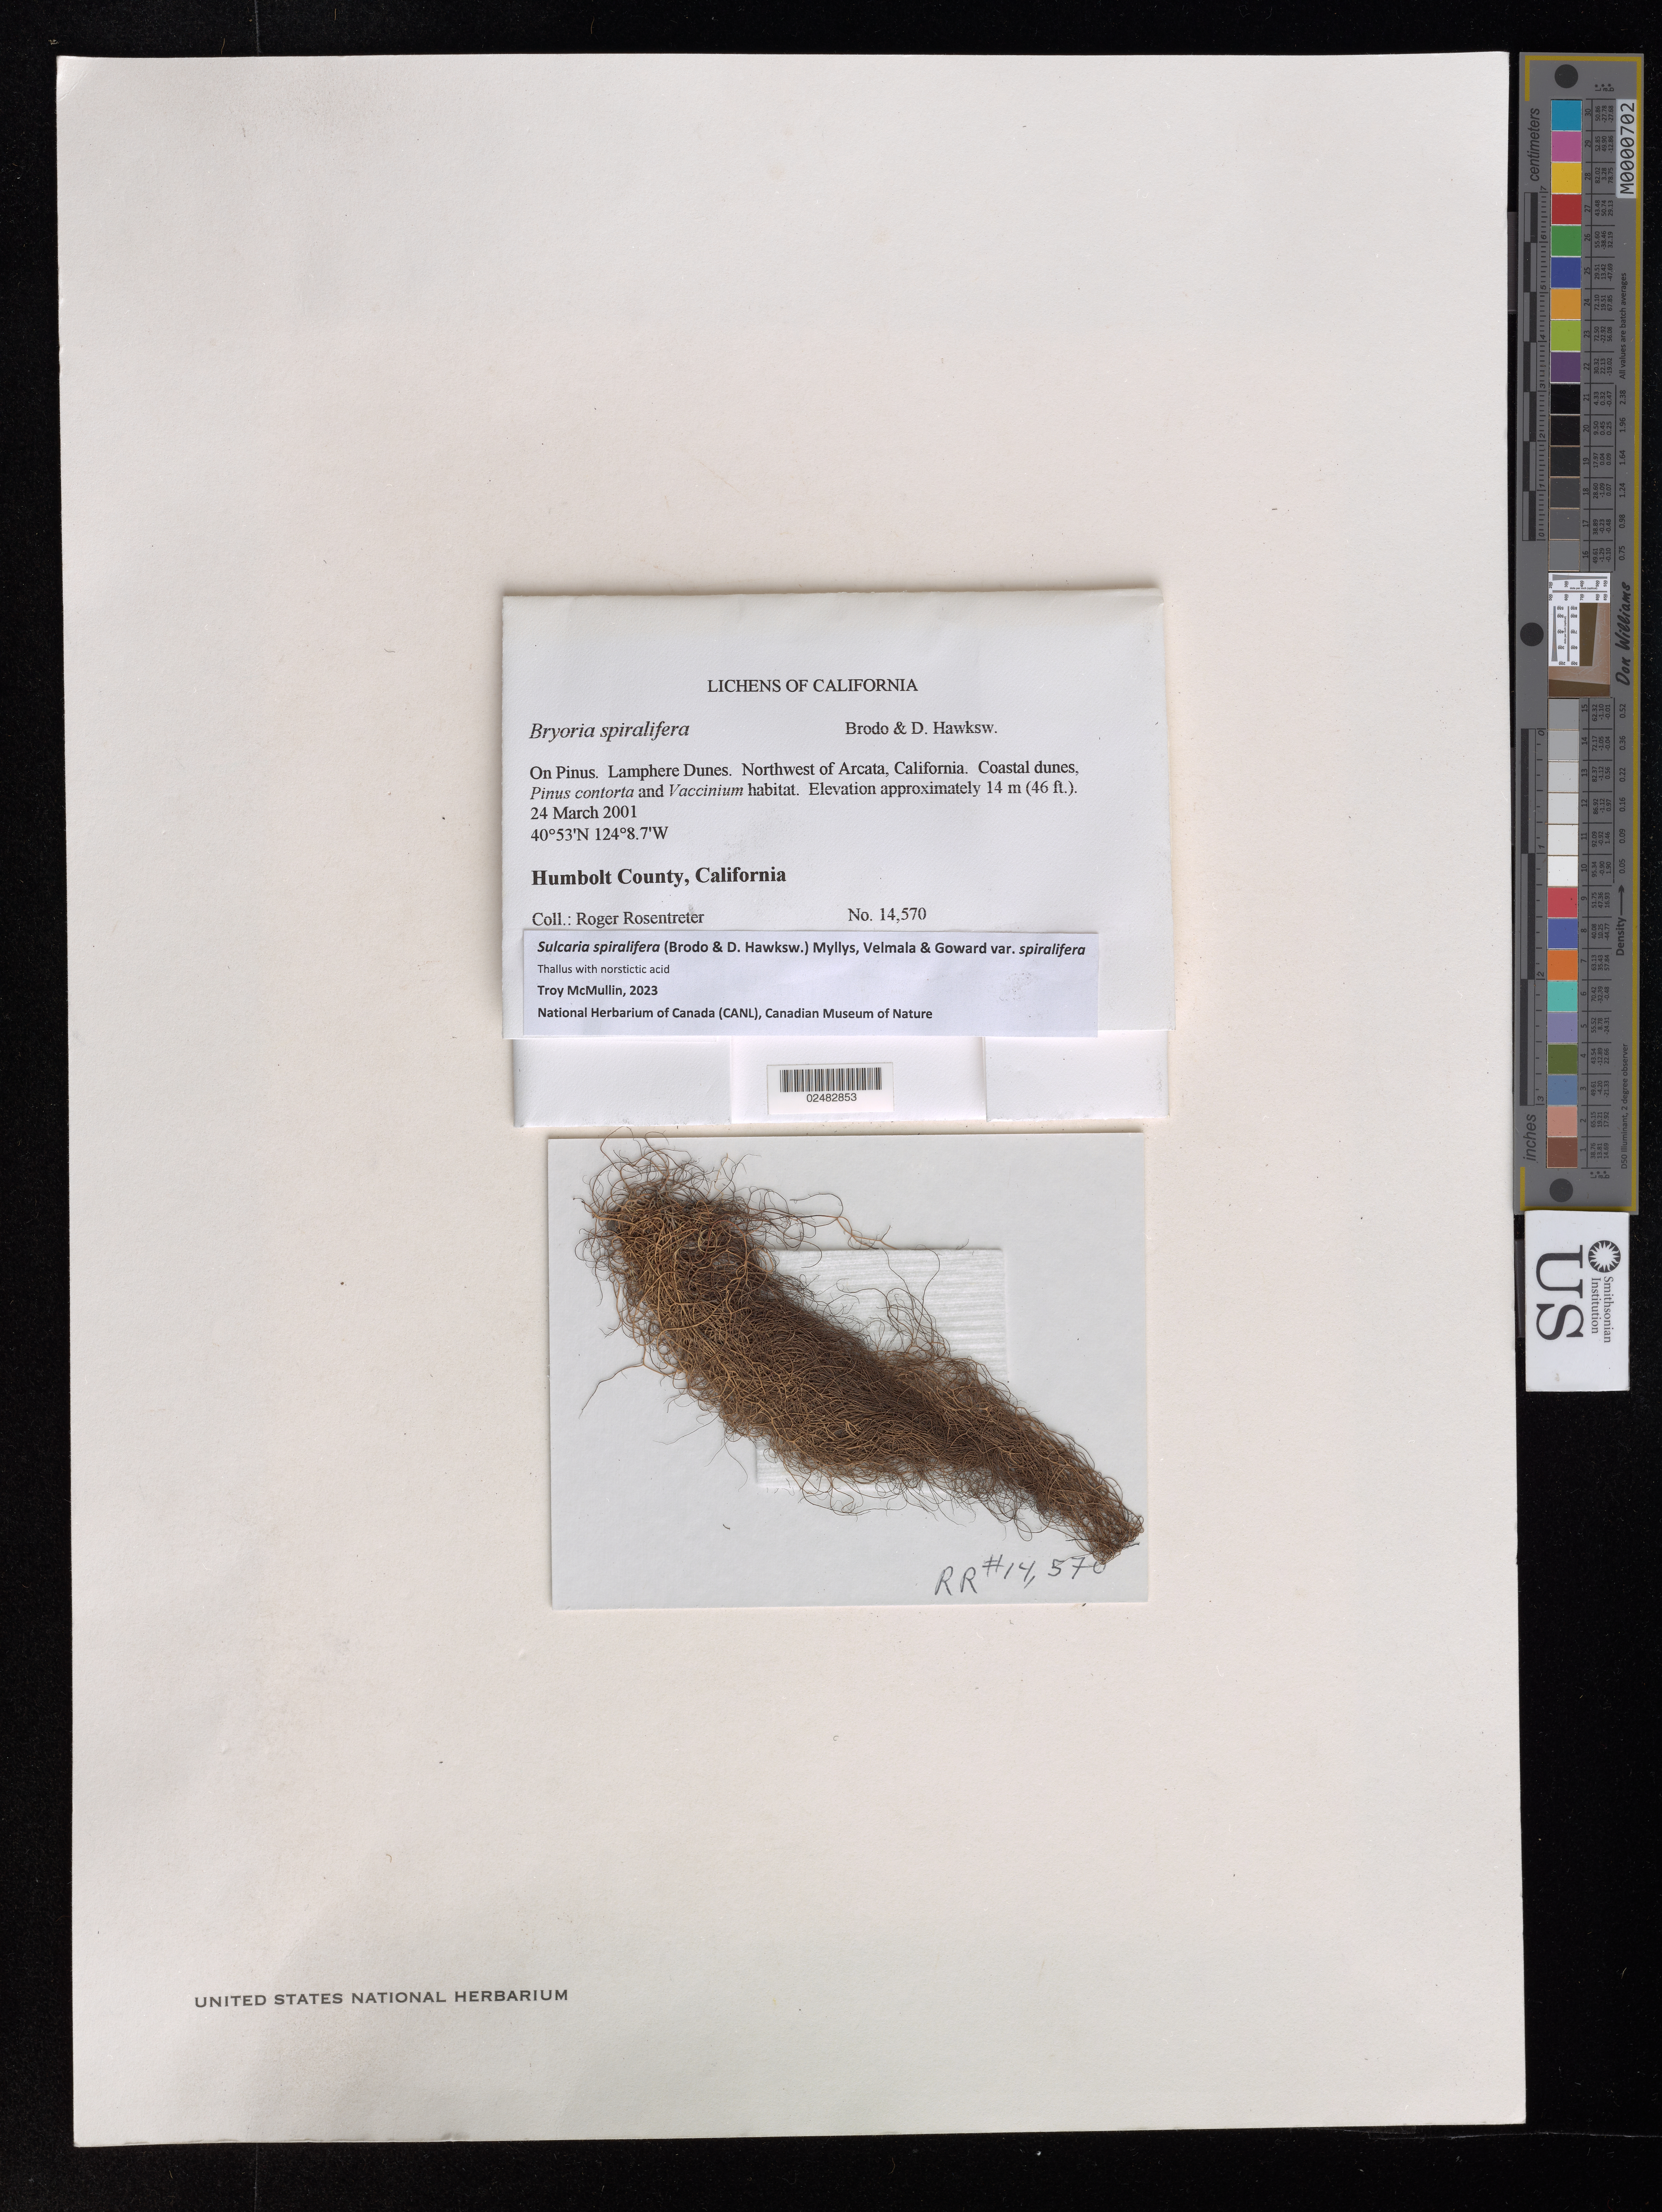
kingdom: Fungi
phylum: Ascomycota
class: Lecanoromycetes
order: Lecanorales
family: Parmeliaceae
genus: Sulcaria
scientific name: Sulcaria spiralifera var. spiralifera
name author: (Brodo & D. Hawksw.) Myllys et al.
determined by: McMullin, R. Troy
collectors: R. Rosentreter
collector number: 14570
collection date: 2001-03-24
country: United States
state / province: California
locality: Lamphere Dunes. NW of Arcata CA. Coastal dunes.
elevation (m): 14